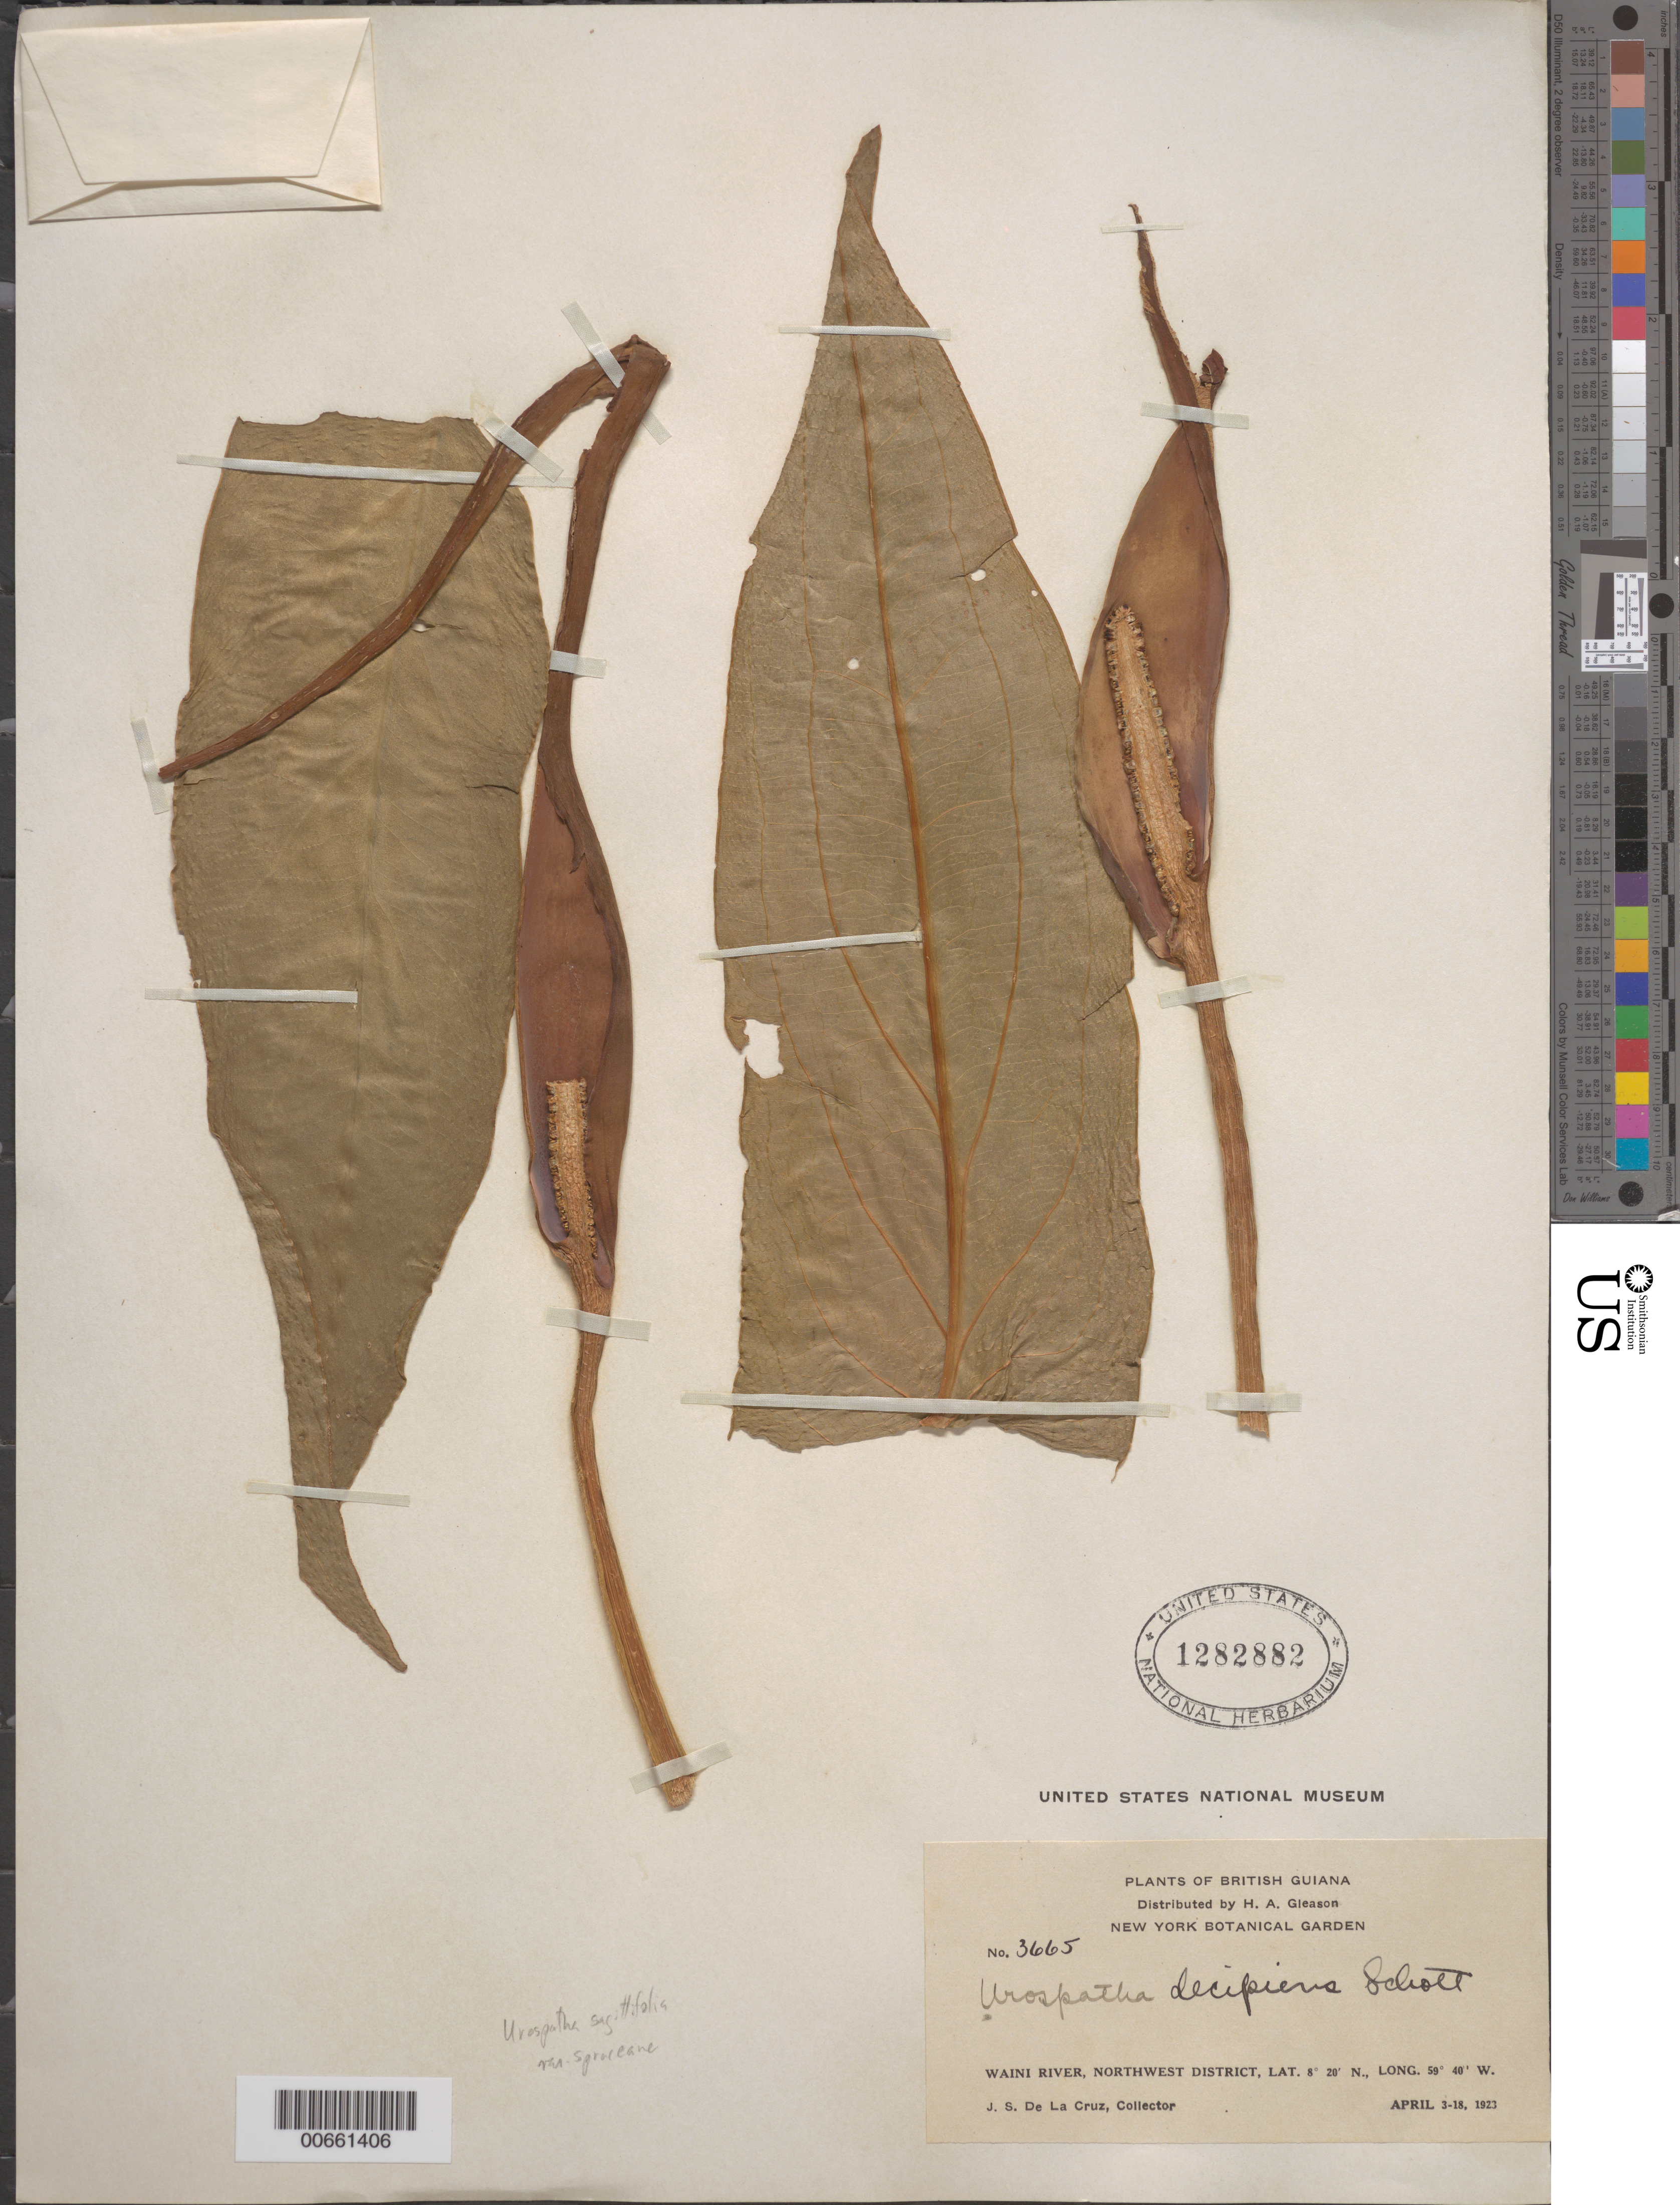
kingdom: Plantae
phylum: Tracheophyta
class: Liliopsida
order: Alismatales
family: Araceae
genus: Urospatha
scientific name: Urospatha sagittifolia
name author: (Rudge) Schott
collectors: J. S. de la Cruz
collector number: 3665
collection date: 1923-04-03/1923-04-18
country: Guyana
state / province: Barima-Waini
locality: British Guiana. Waini River, Northwest District.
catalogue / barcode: US 1282882